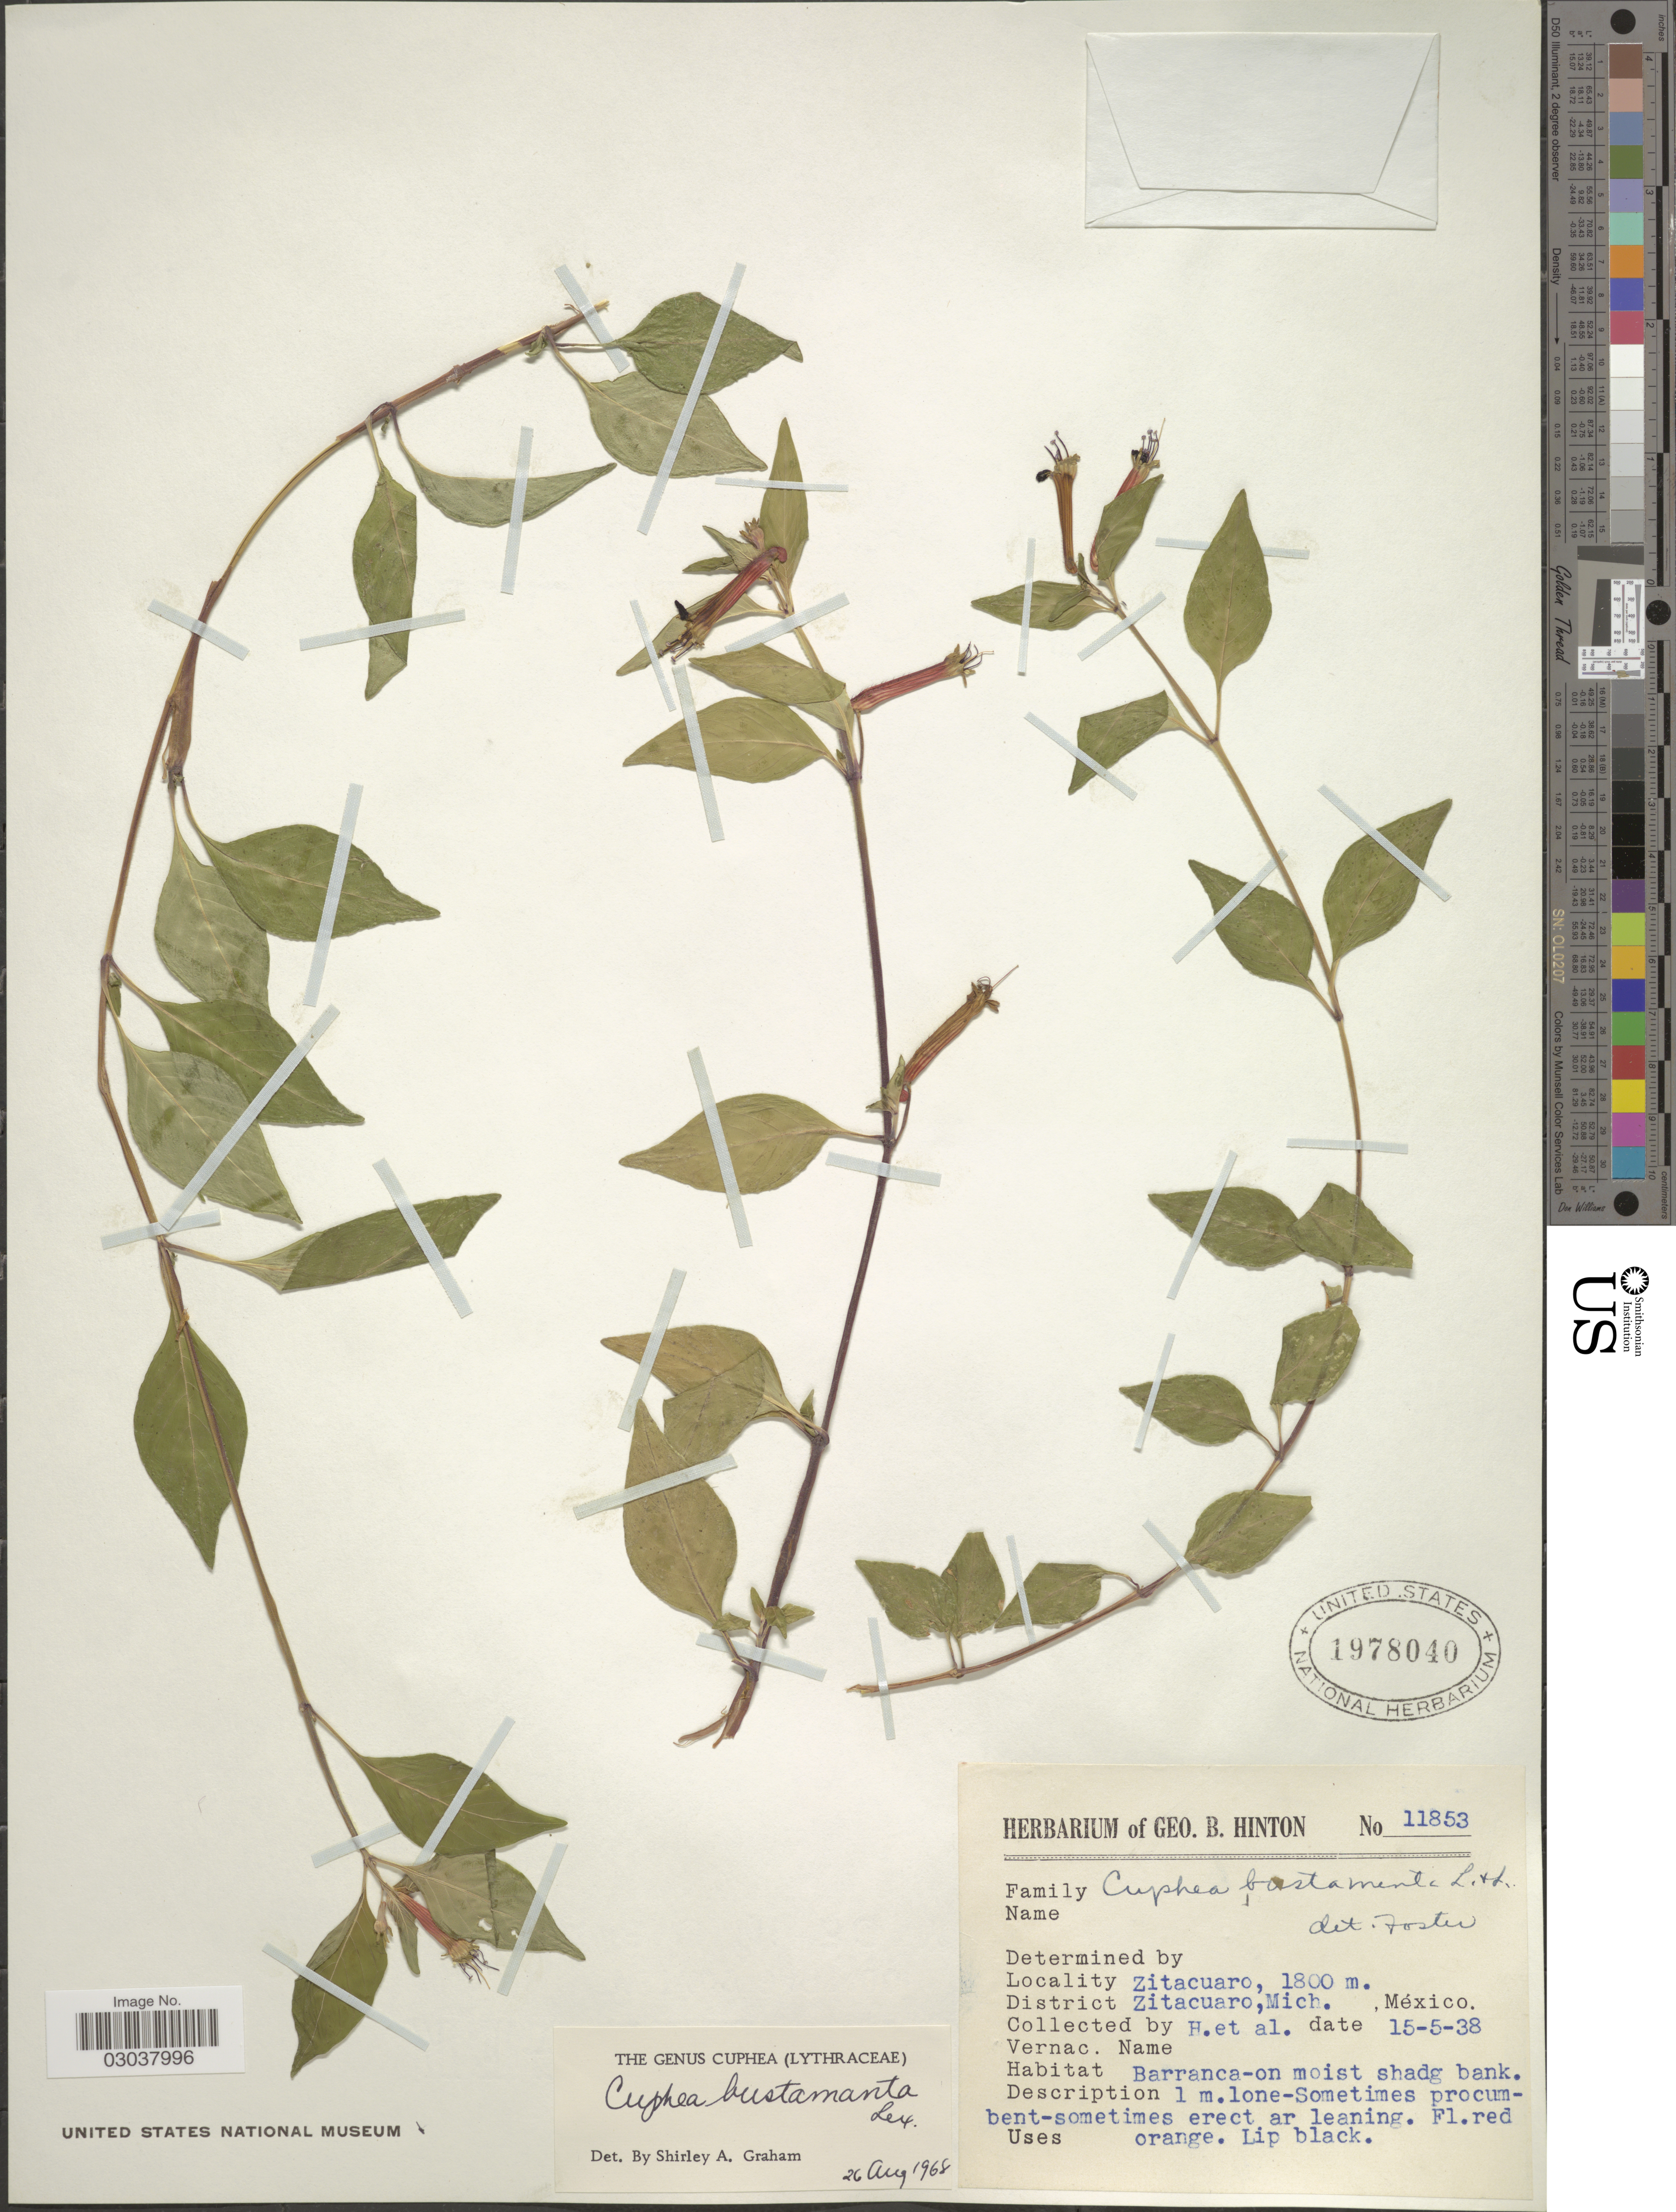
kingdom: Plantae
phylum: Tracheophyta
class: Magnoliopsida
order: Myrtales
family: Lythraceae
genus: Cuphea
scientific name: Cuphea bustamanta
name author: Lex.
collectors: G. B. Hinton & et al.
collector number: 11853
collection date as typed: Transcribed d/m/y: 15/5/38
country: Mexico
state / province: Michoacán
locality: Zitacuaro. District Zitacuaro, Mich.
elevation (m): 1800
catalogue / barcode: US 1978040